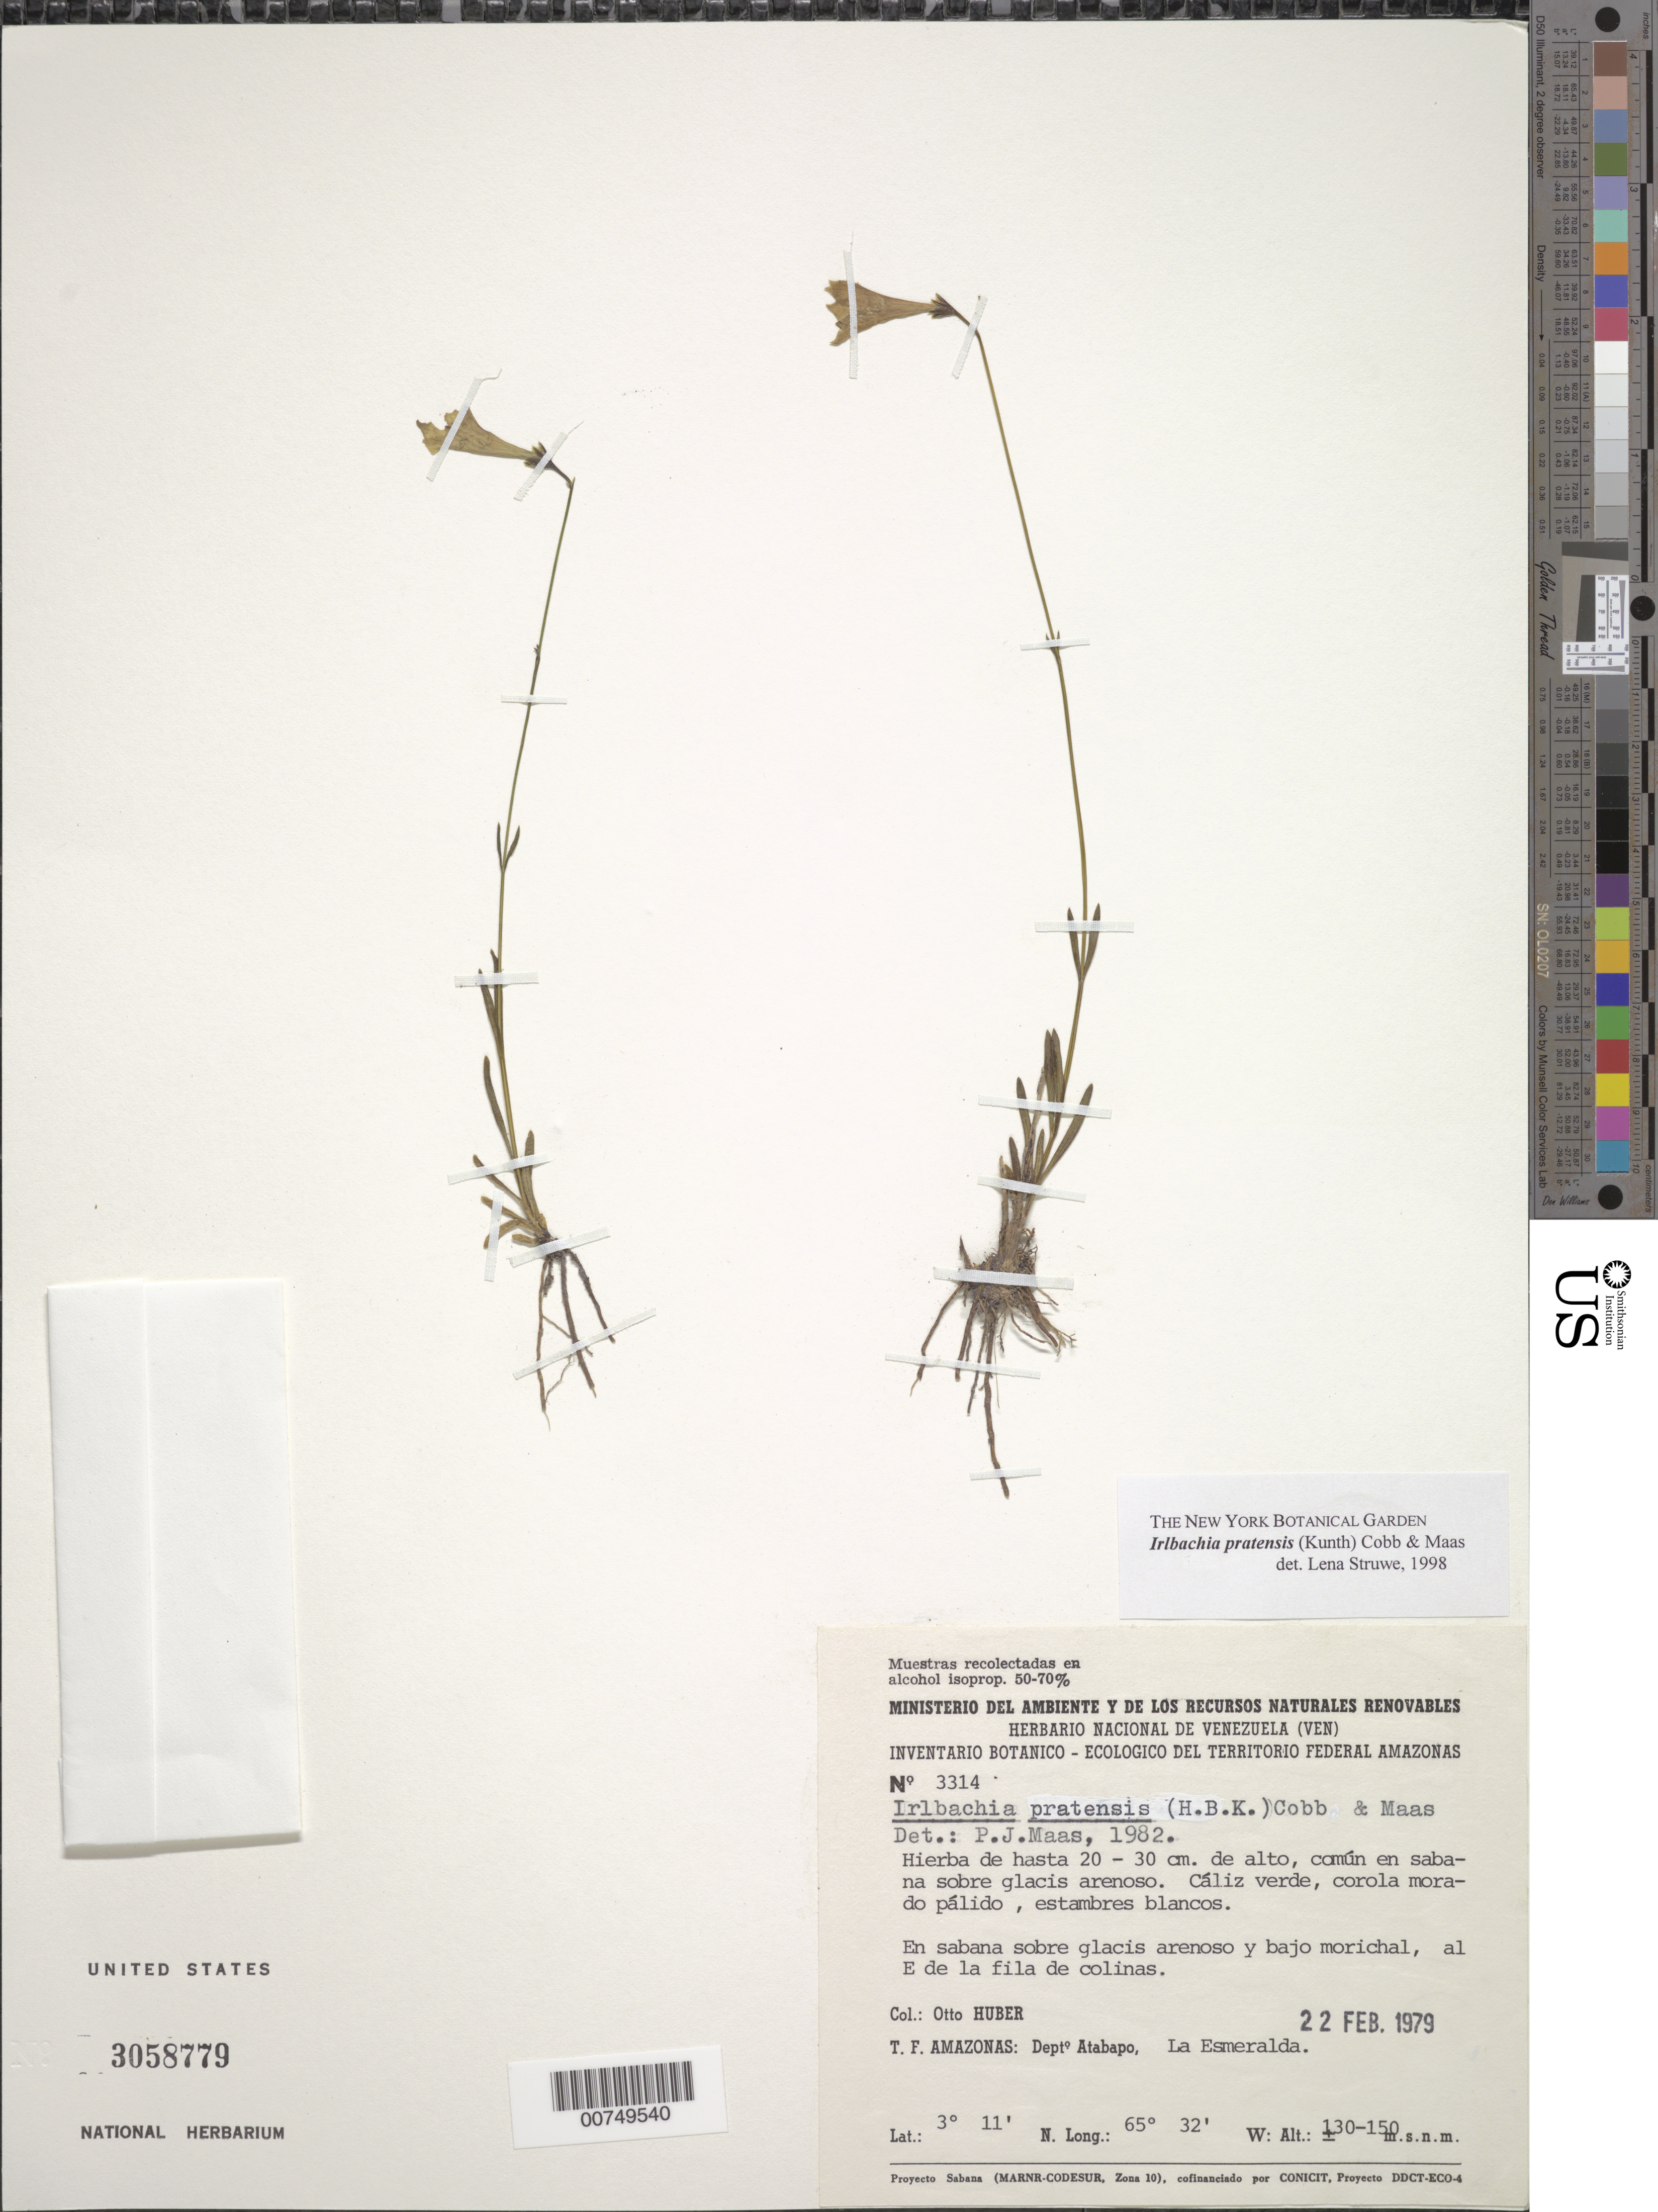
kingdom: Plantae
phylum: Tracheophyta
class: Magnoliopsida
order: Gentianales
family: Gentianaceae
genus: Irlbachia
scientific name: Irlbachia pratensis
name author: (Kunth) L. Cobb & Maas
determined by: Struwe, L.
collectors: O. Huber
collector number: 3314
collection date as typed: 22-Feb-79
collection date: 1979-02-22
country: Venezuela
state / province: Amazonas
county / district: Atabapo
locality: La Esmeralda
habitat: Sabana sobre glacis arenoso y bajo morichal, al E de fila de colinas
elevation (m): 130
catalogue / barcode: US 3058779